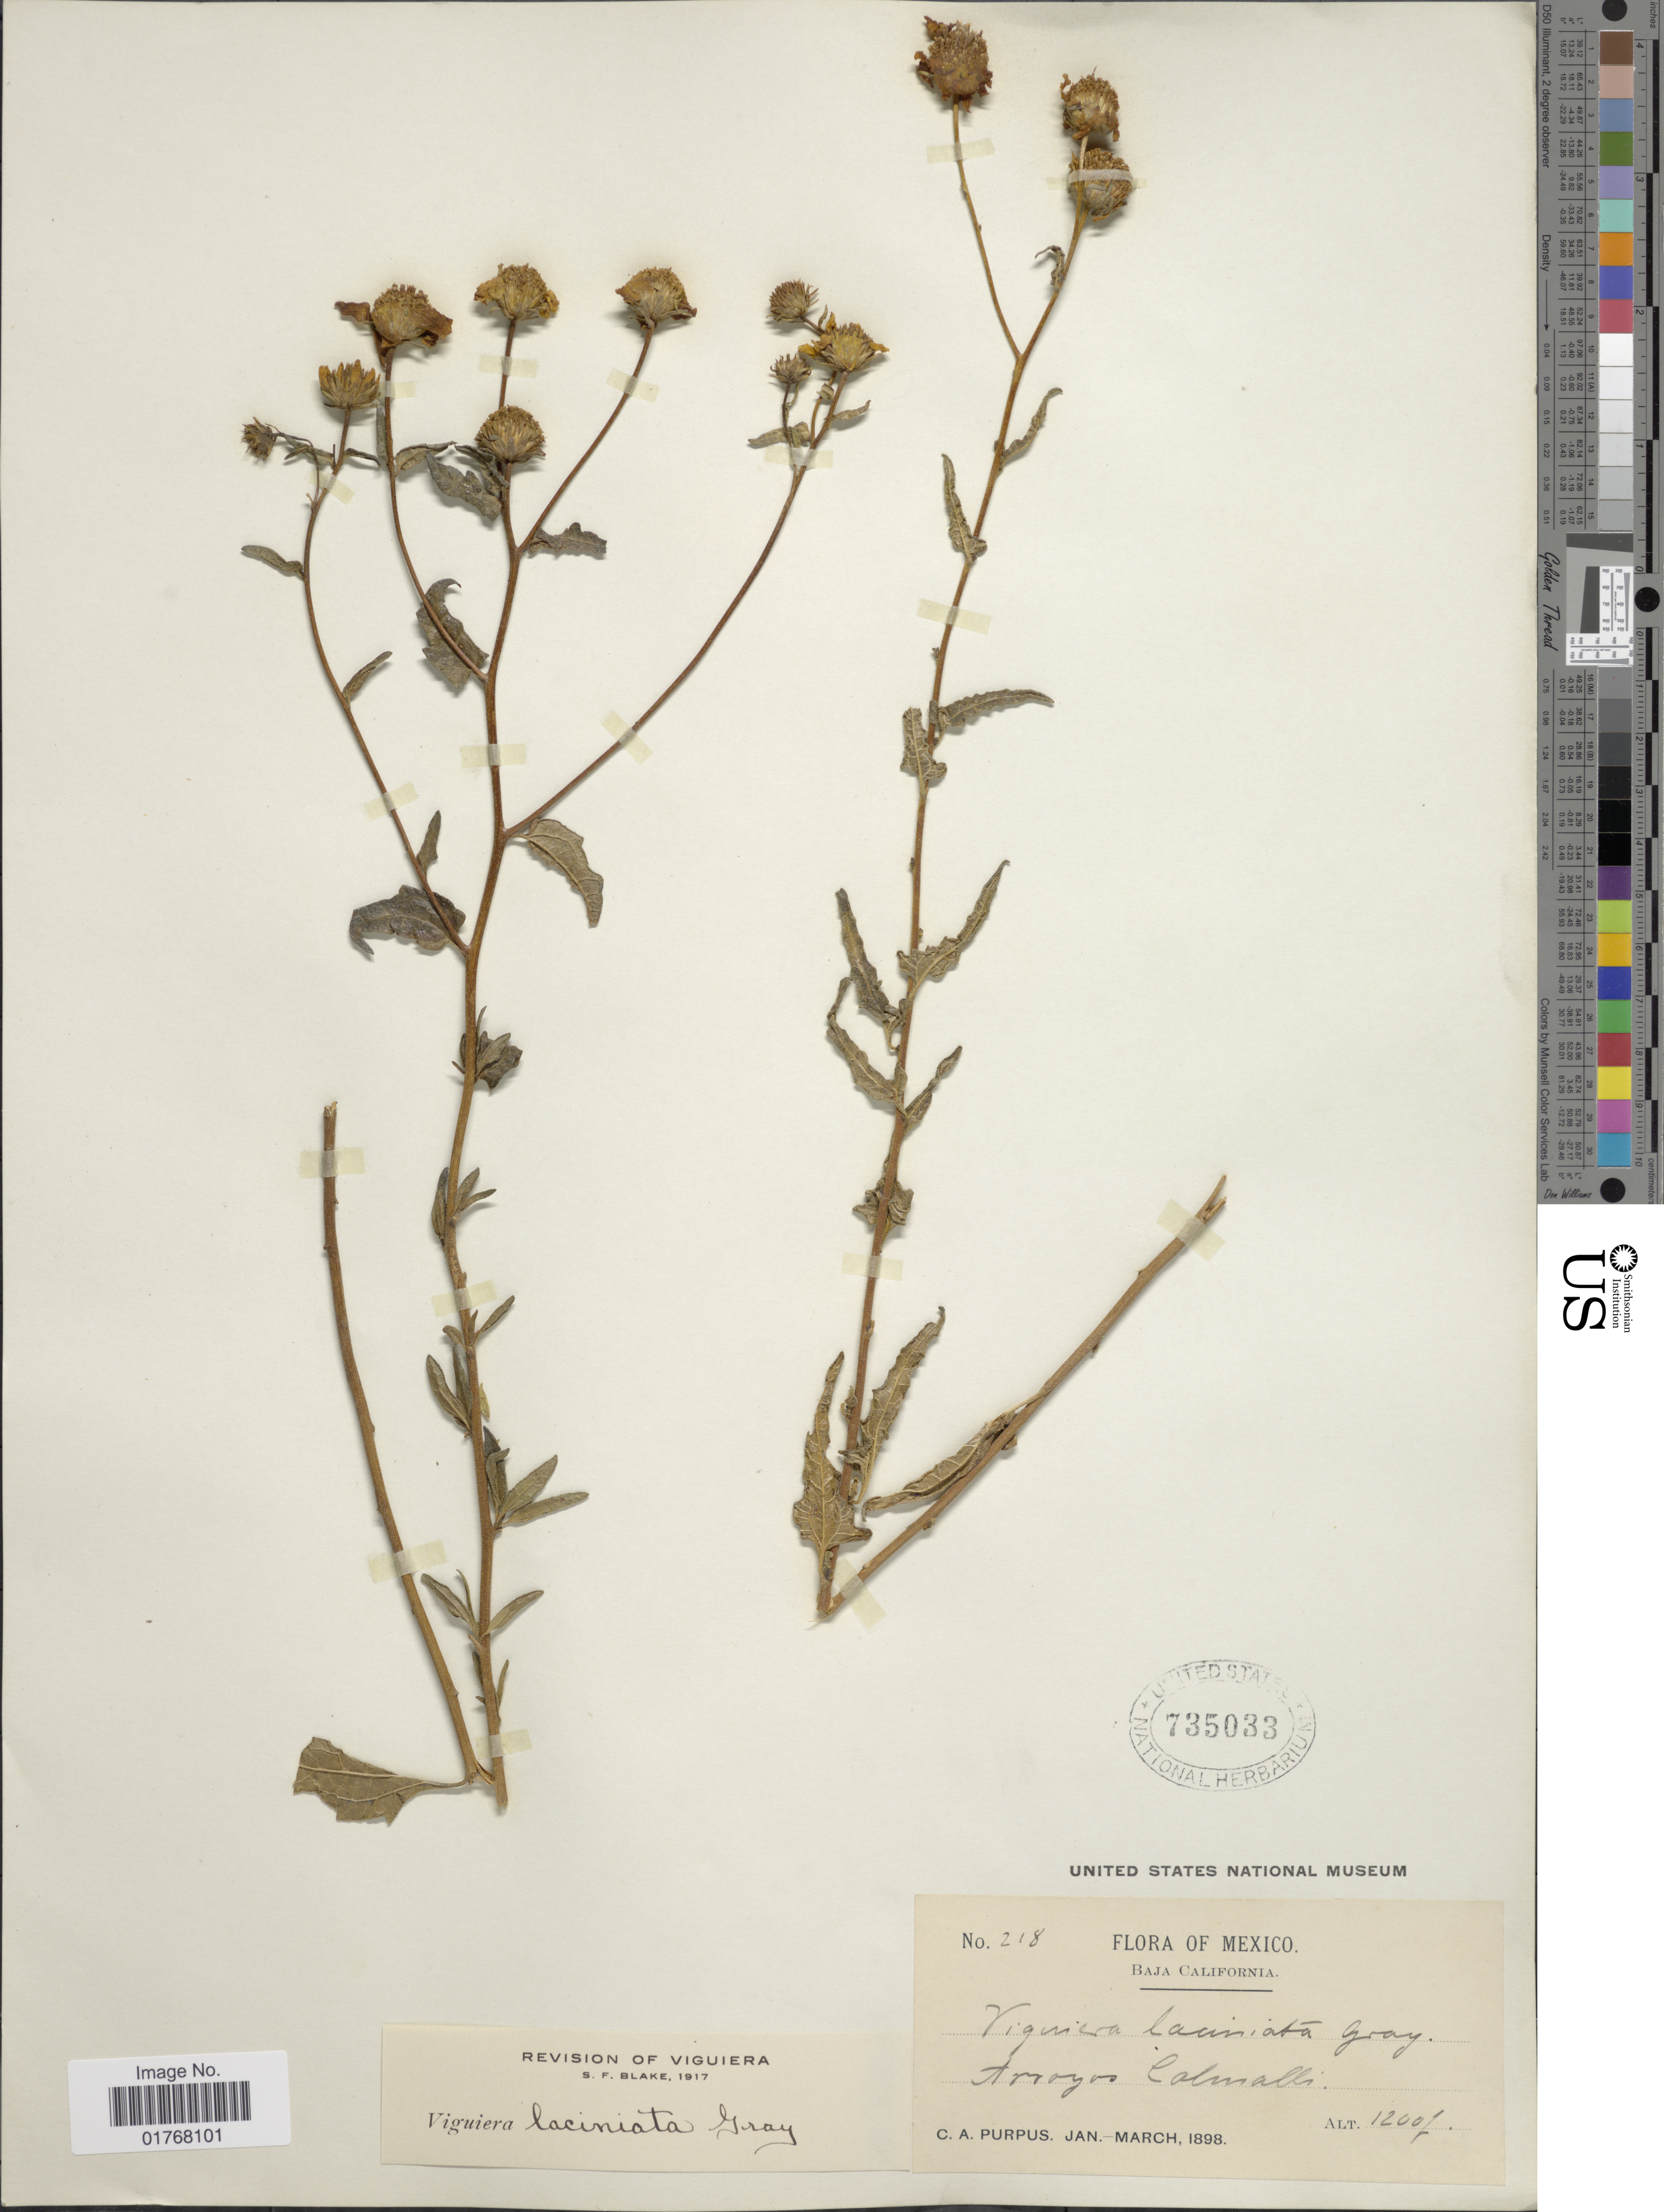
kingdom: Plantae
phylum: Tracheophyta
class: Magnoliopsida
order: Asterales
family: Asteraceae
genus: Viguiera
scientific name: Viguiera laciniata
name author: A. Gray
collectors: C. A. Purpus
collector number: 218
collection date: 1898-01/1898-03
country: Mexico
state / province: Baja California Sur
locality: Arroyos Calmalls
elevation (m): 366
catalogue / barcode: US 735033